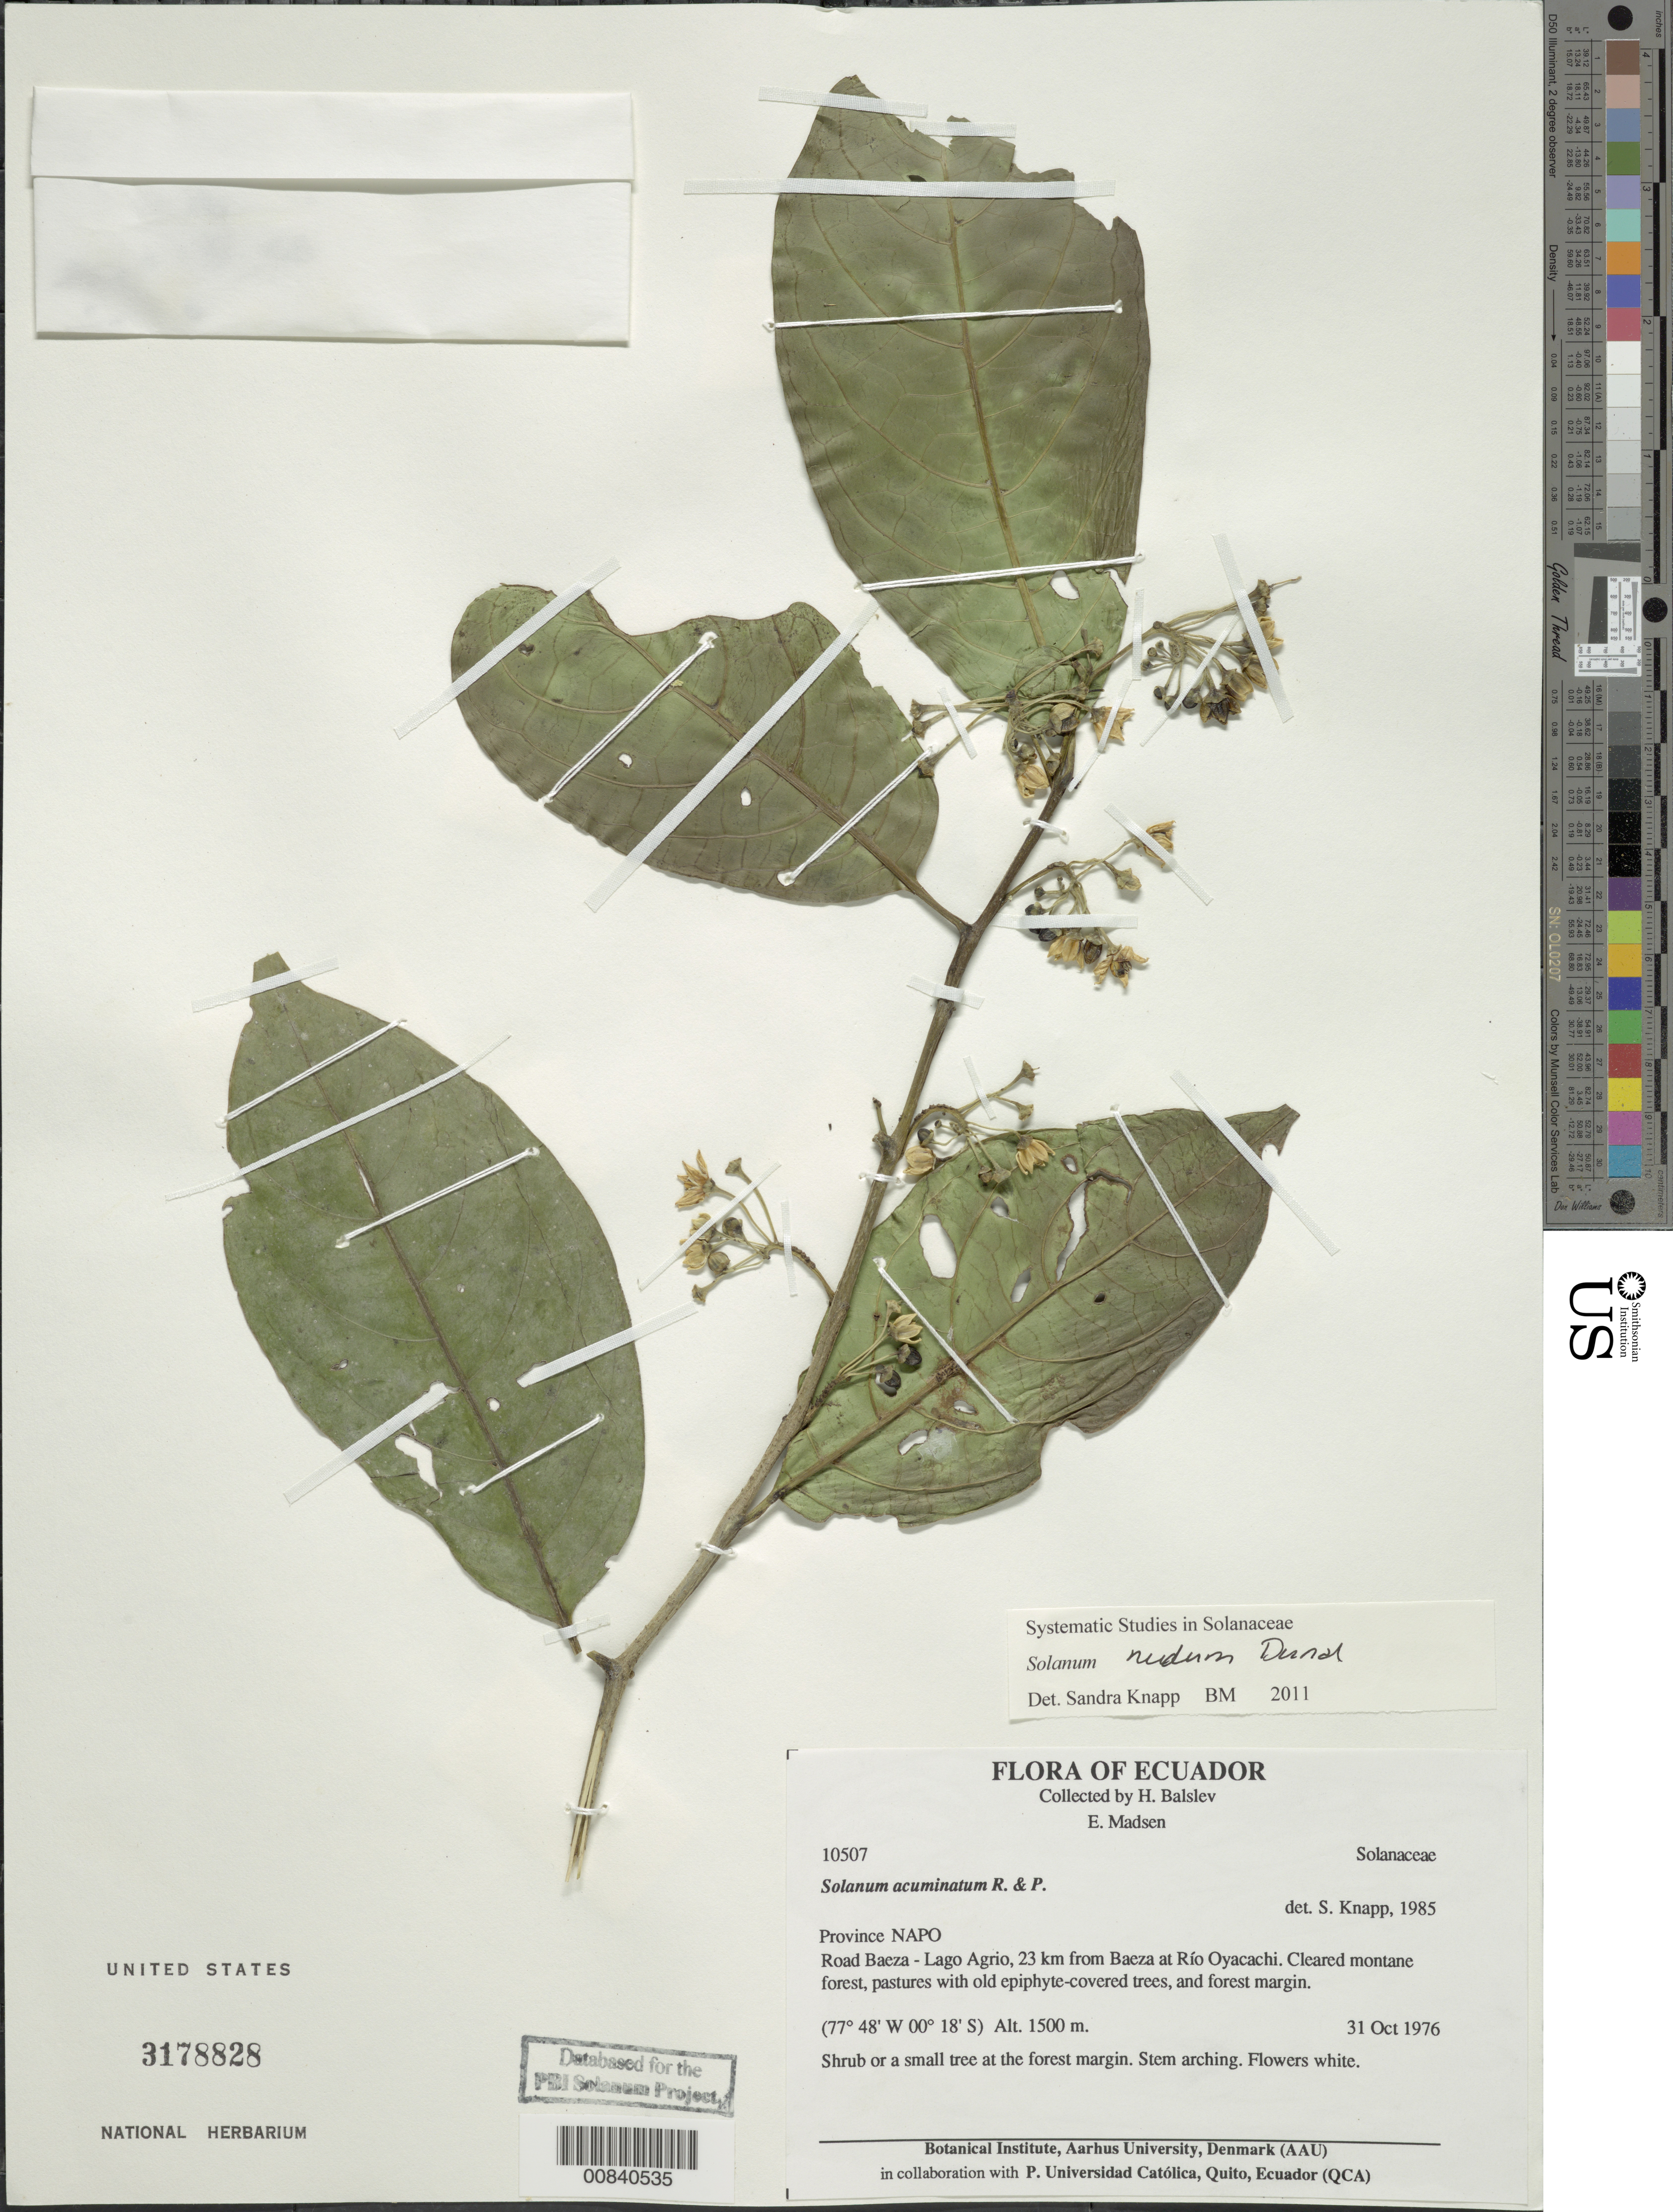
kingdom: Plantae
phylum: Tracheophyta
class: Magnoliopsida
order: Solanales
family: Solanaceae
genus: Solanum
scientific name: Solanum nudum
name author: Dunal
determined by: Knapp, S. D.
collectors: H. Balslev & E. Madsen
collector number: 10507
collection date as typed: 31 Oct 1976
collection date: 1976-10-31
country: Ecuador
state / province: Napo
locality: Road Baeza-Lago Agrio, 23 km from Baeza at Río Oyacachi.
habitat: Cleared montane forest, pastures with old epiphyte-covered trees, and forest margin. At the forest margin.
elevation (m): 1500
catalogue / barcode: US 3178828